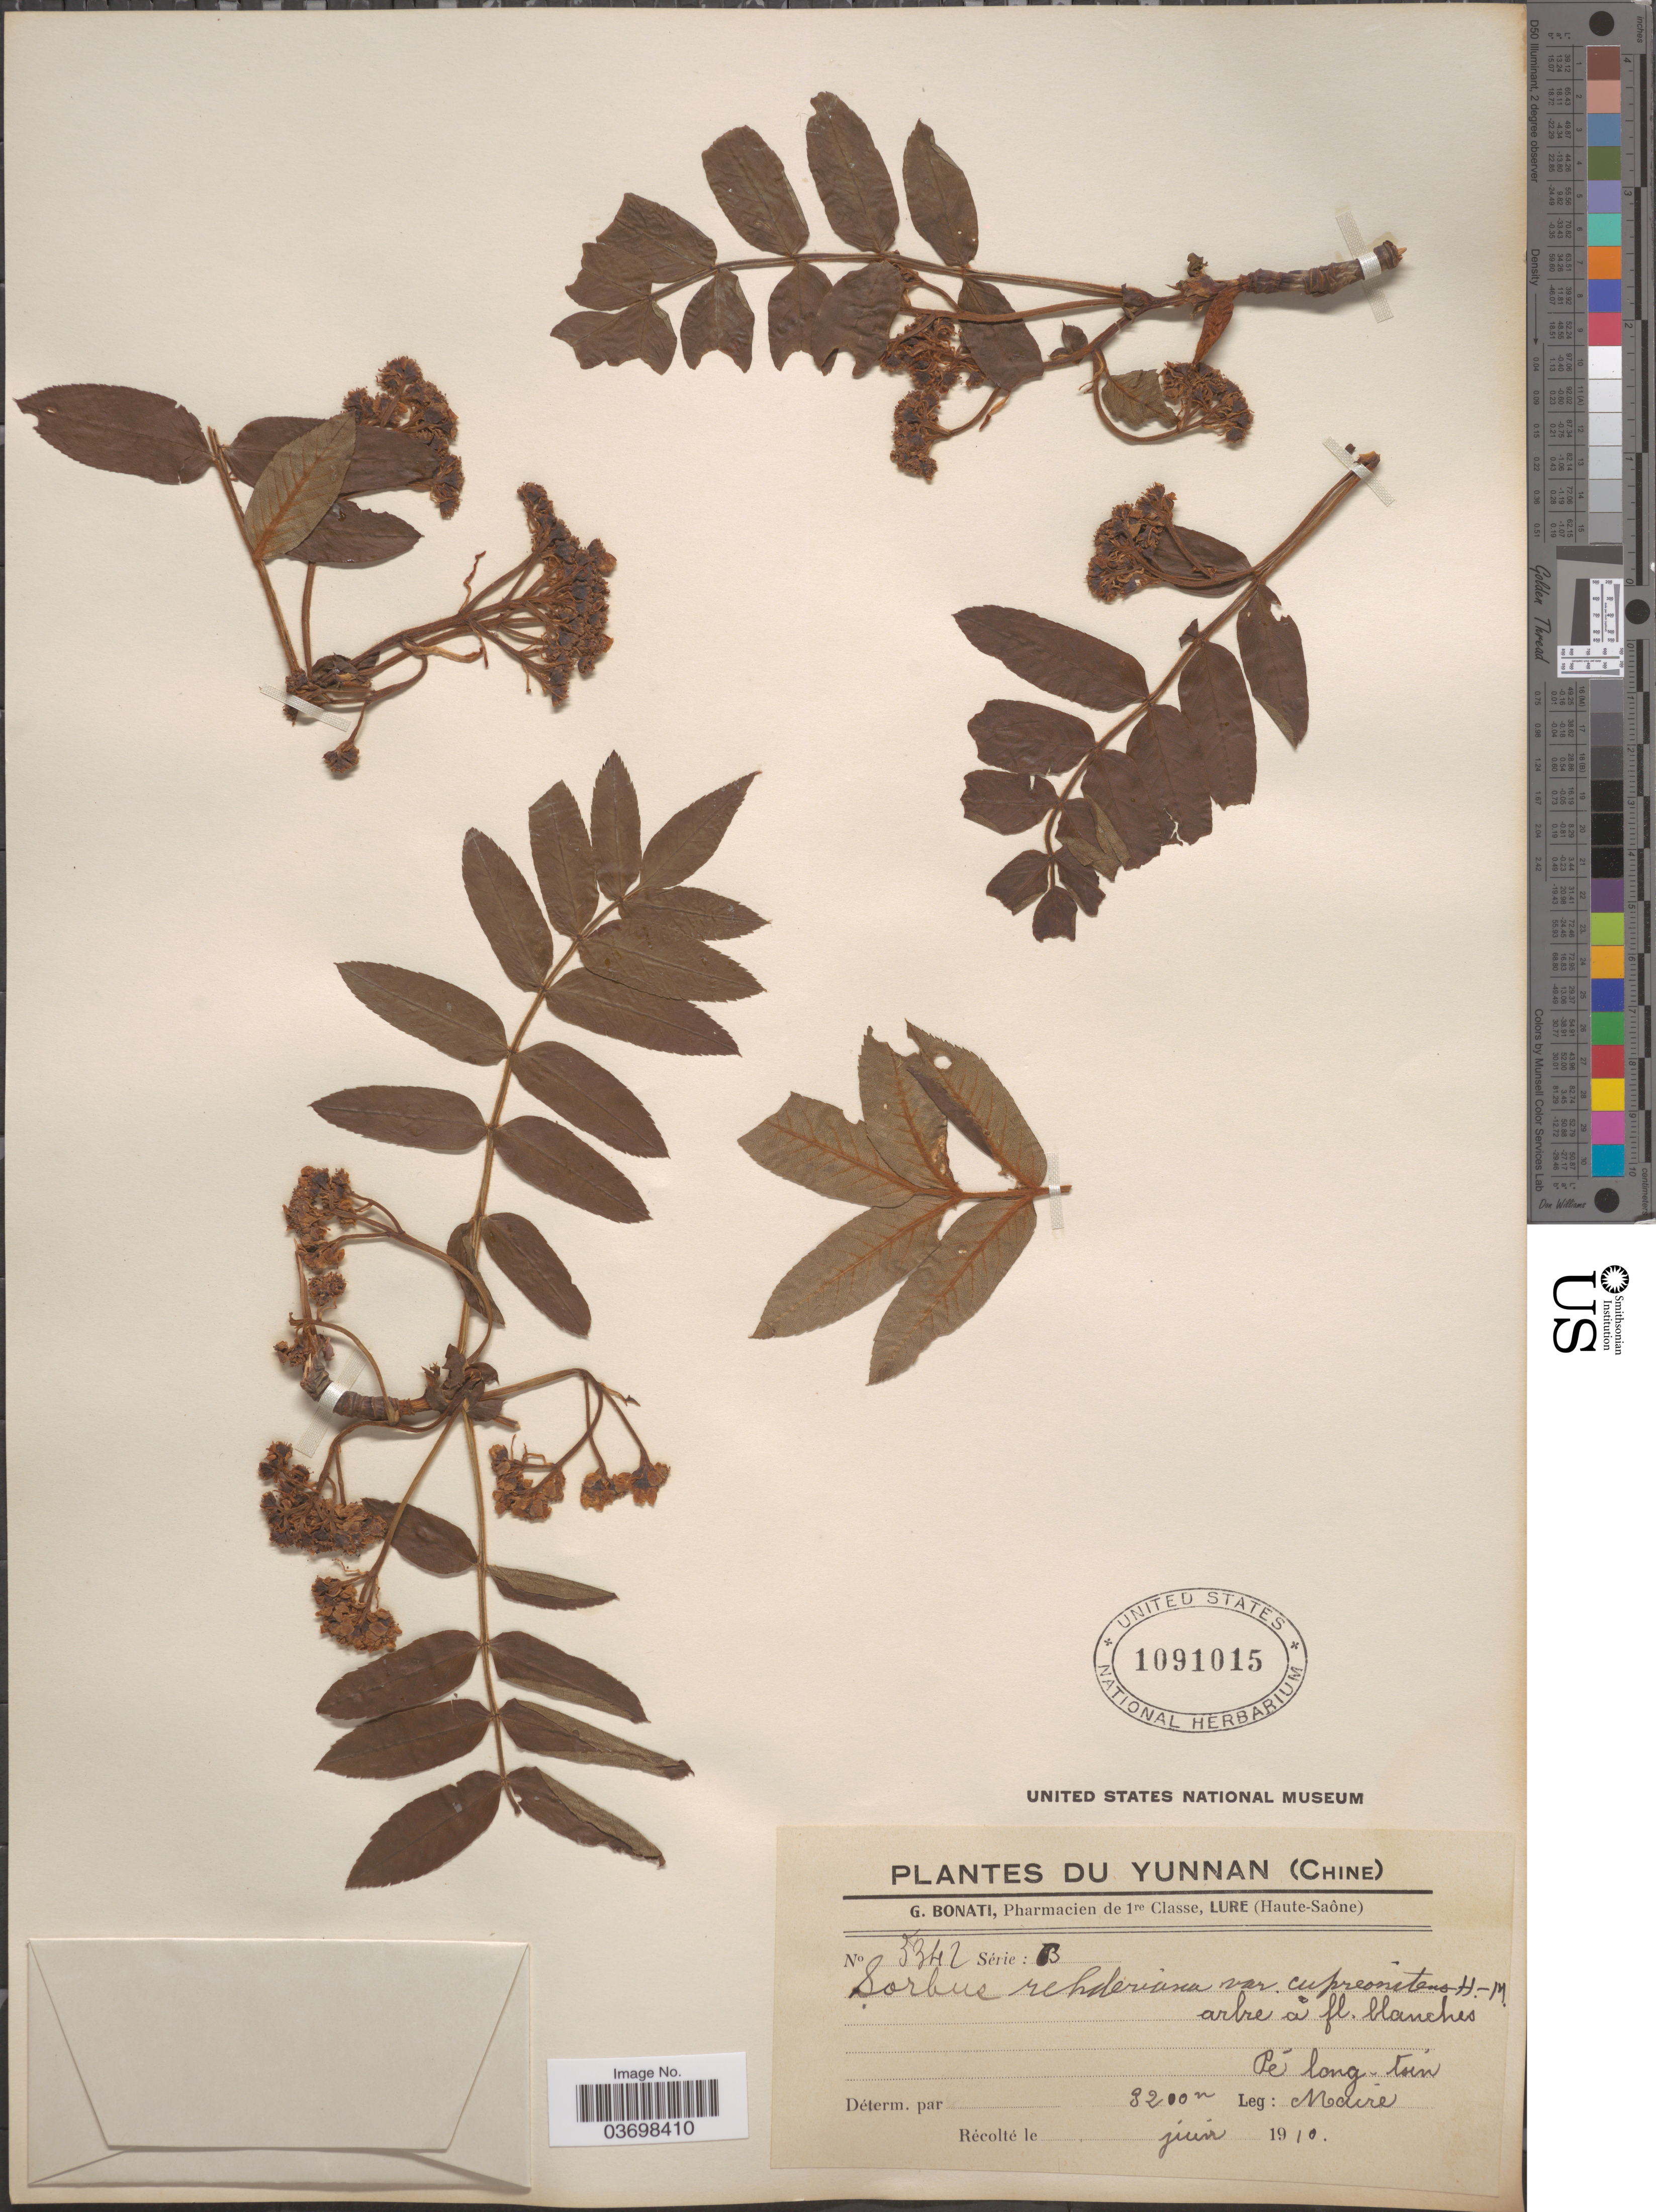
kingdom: Plantae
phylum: Tracheophyta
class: Magnoliopsida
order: Rosales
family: Rosaceae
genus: Sorbus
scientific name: Sorbus rehderiana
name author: Koehne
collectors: Maire, --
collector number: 5342*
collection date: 1910-06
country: China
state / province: Yunnan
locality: Pé long-tsin. [interpreted]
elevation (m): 3200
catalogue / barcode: US 1091015